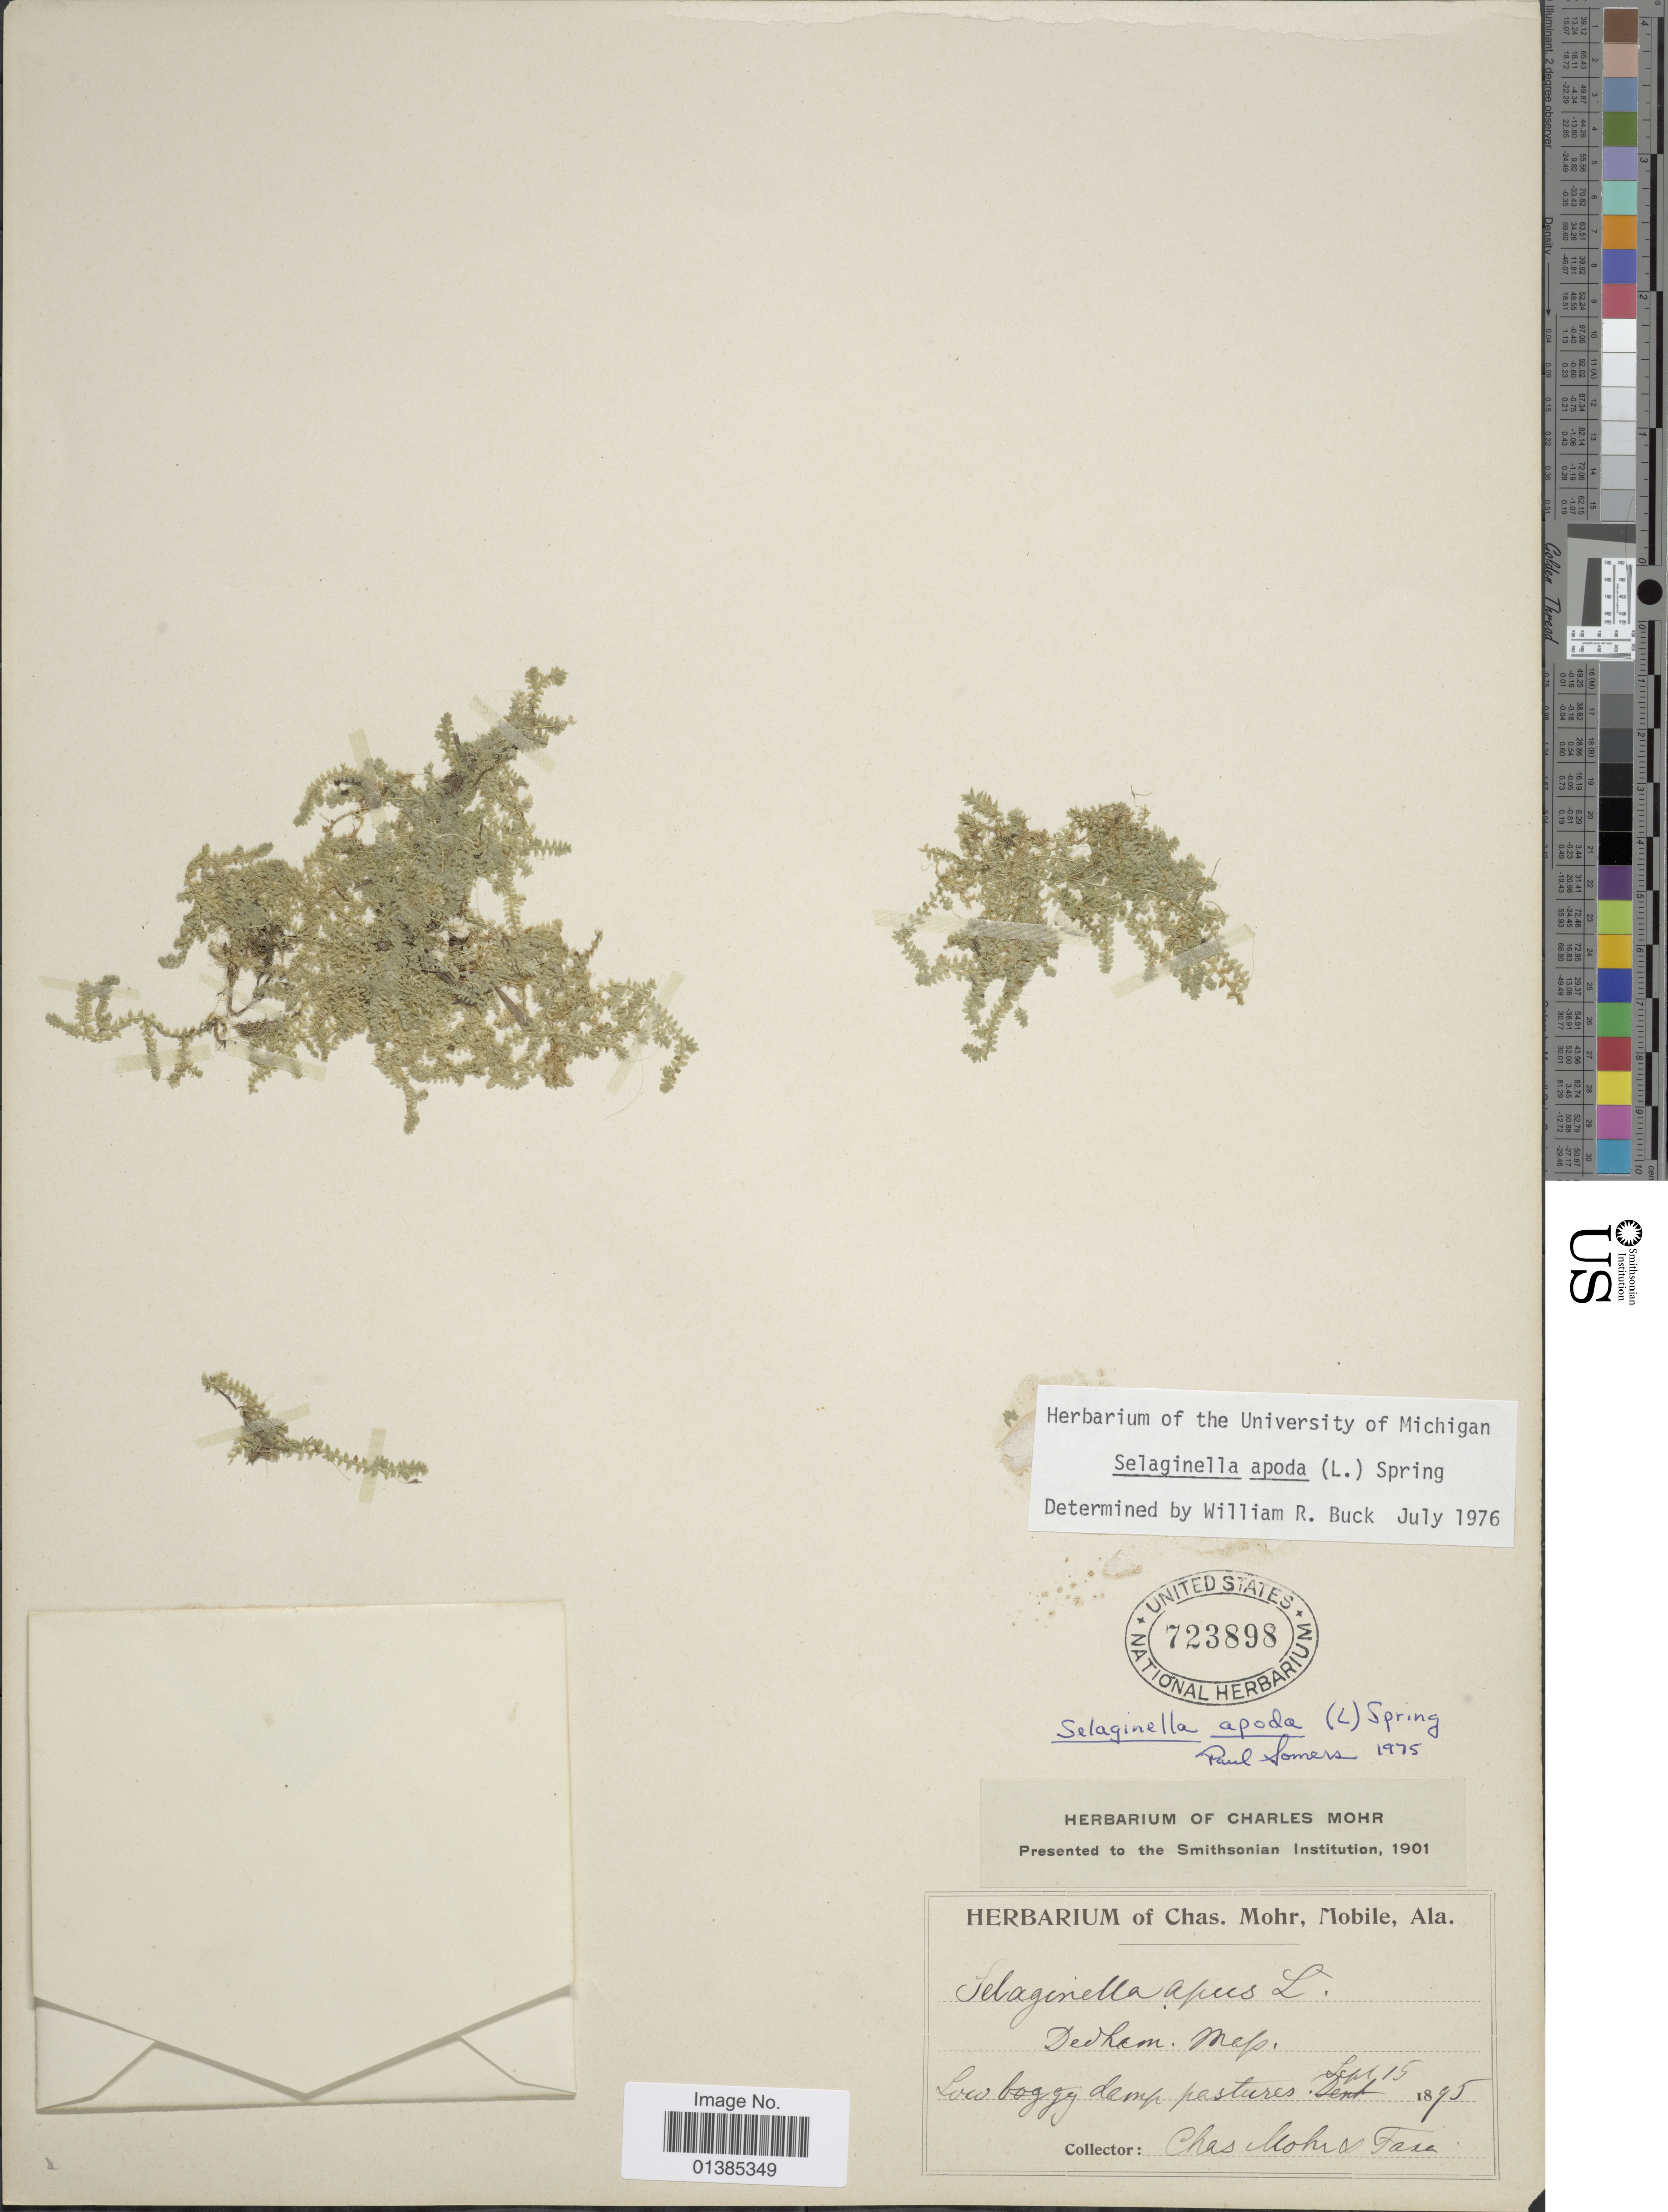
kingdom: Plantae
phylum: Tracheophyta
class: Lycopodiopsida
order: Selaginellales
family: Selaginellaceae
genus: Selaginella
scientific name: Selaginella apus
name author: Spring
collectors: Mohr, C. T. (herbarium)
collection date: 1895-09-15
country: United States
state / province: Massachusetts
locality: Dedham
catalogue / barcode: US 723898